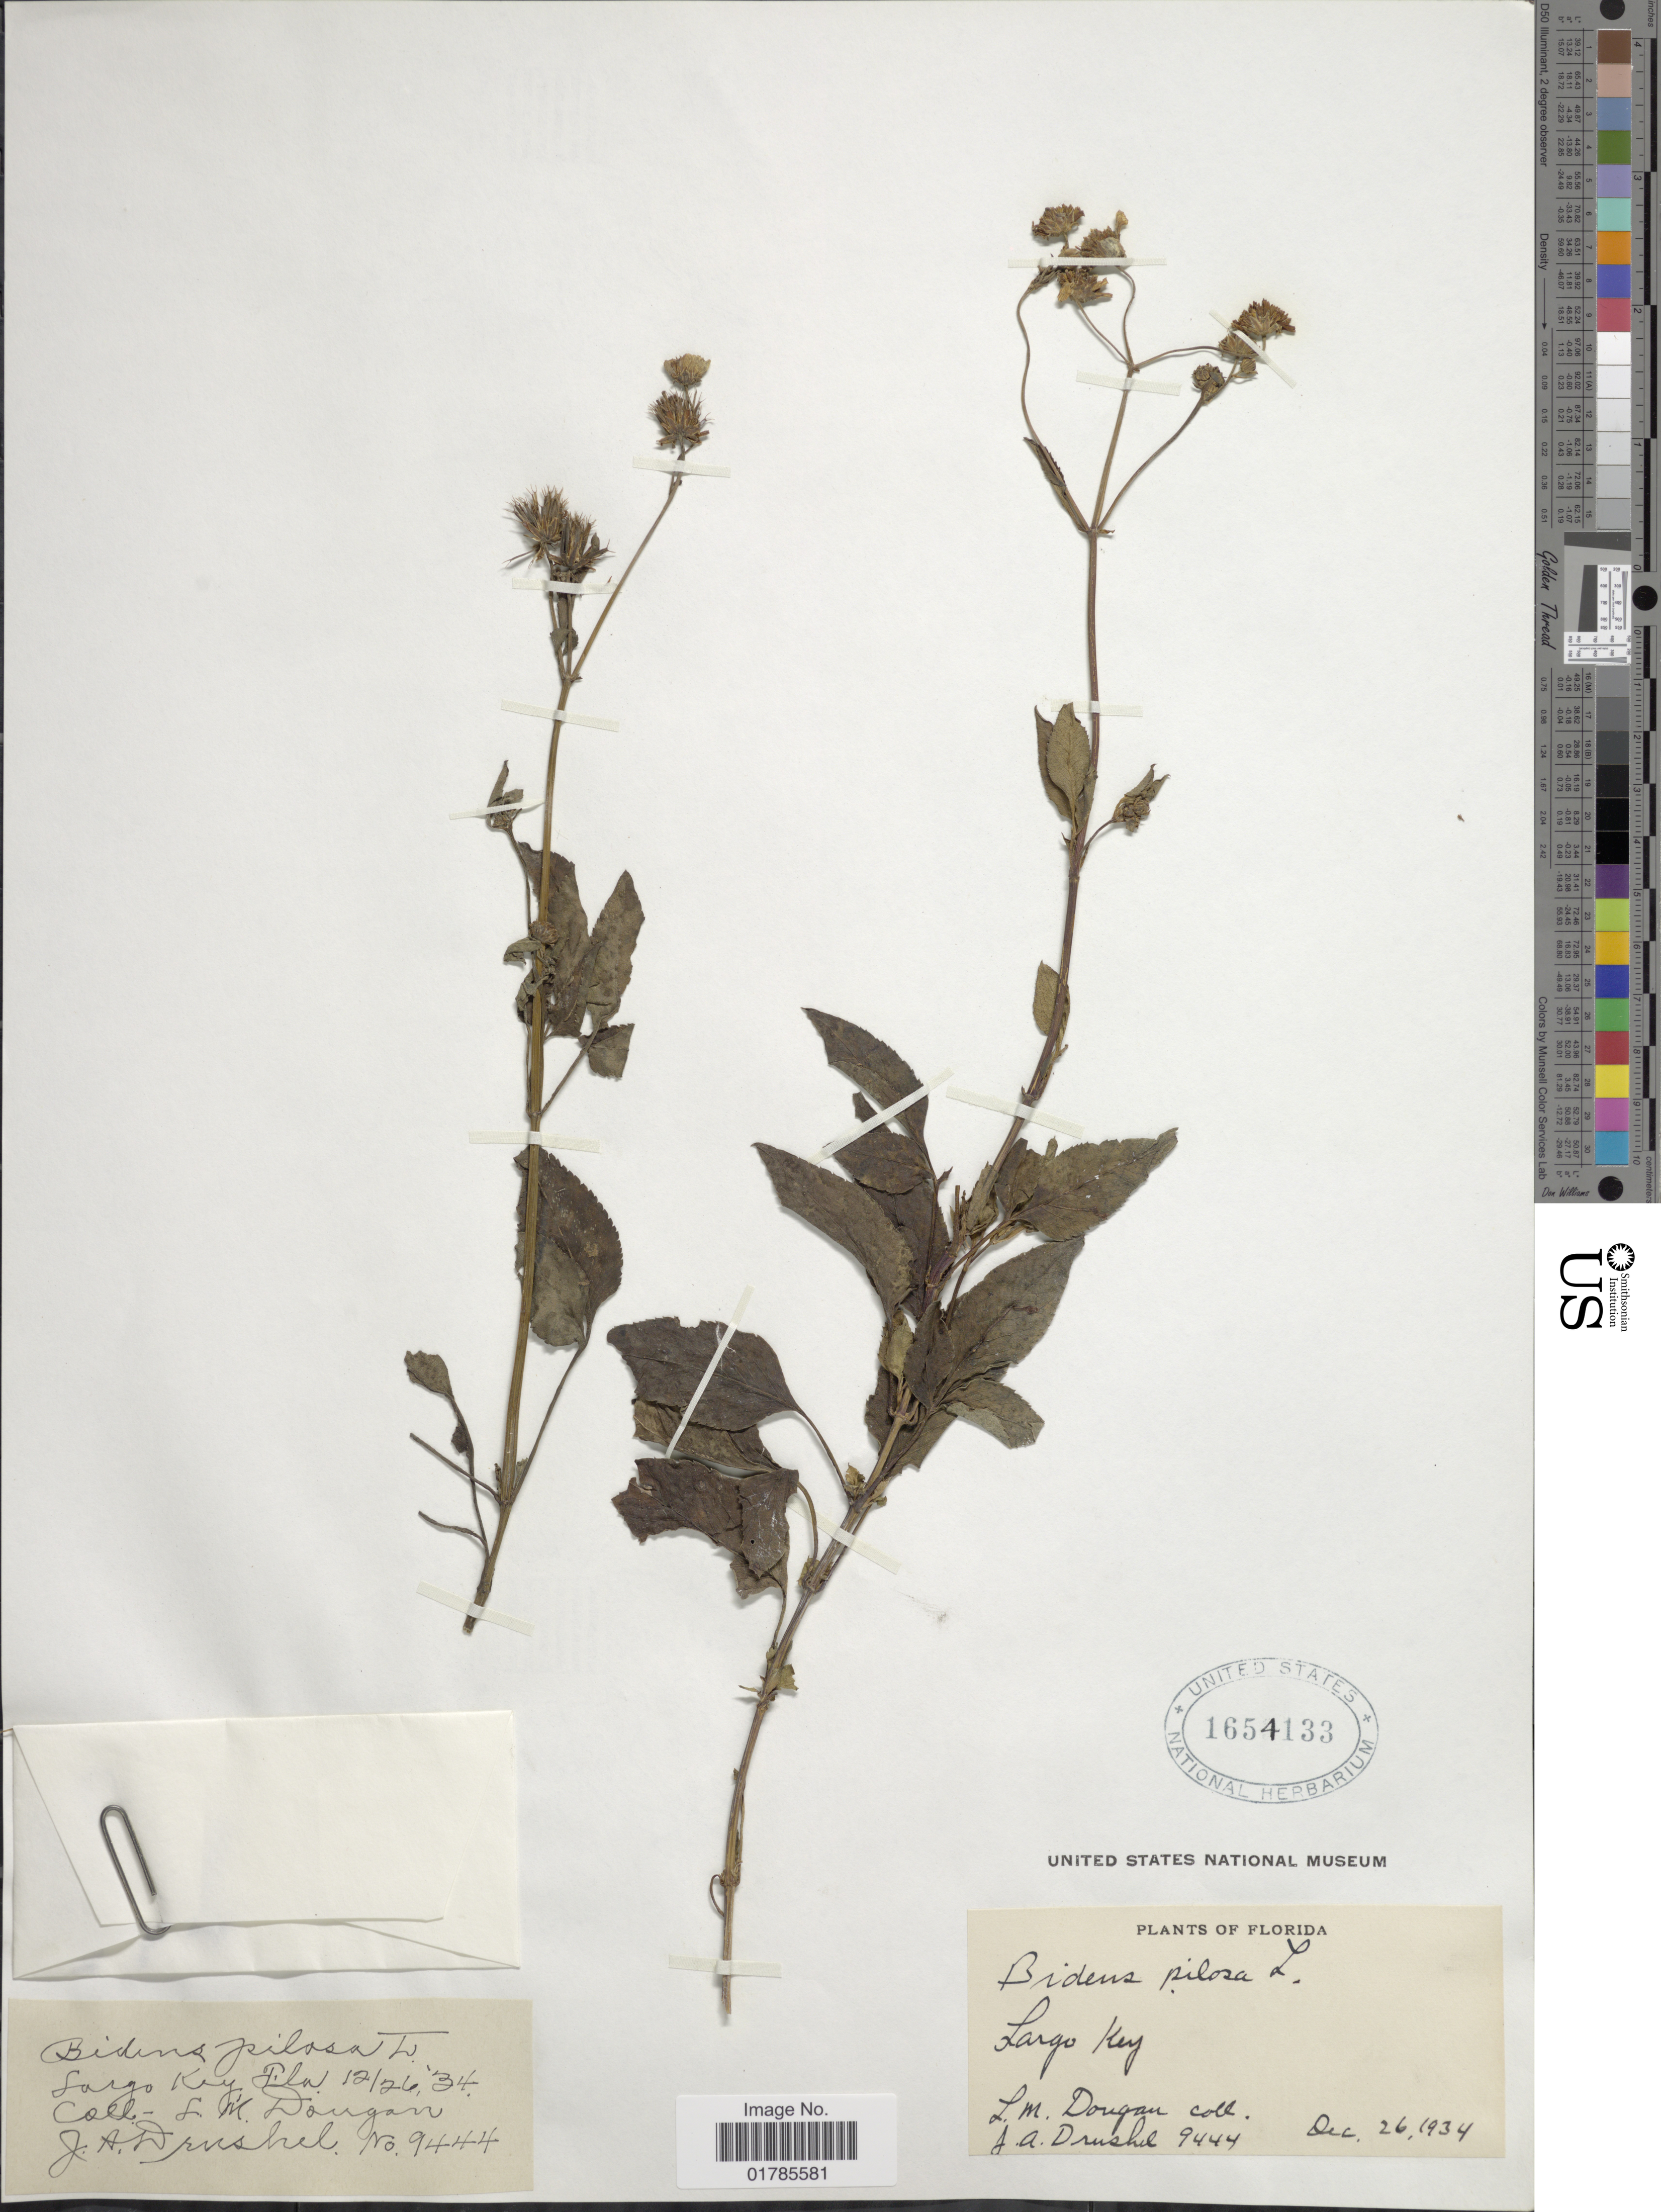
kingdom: Plantae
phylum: Tracheophyta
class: Magnoliopsida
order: Asterales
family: Asteraceae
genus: Bidens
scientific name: Bidens alba var. radiata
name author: (Sch. Bip.) R.E. Ballard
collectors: L. Dougan & J. A. Drushel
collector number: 9444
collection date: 1934-12-26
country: United States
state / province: Florida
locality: Largo Key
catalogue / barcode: US 1654133